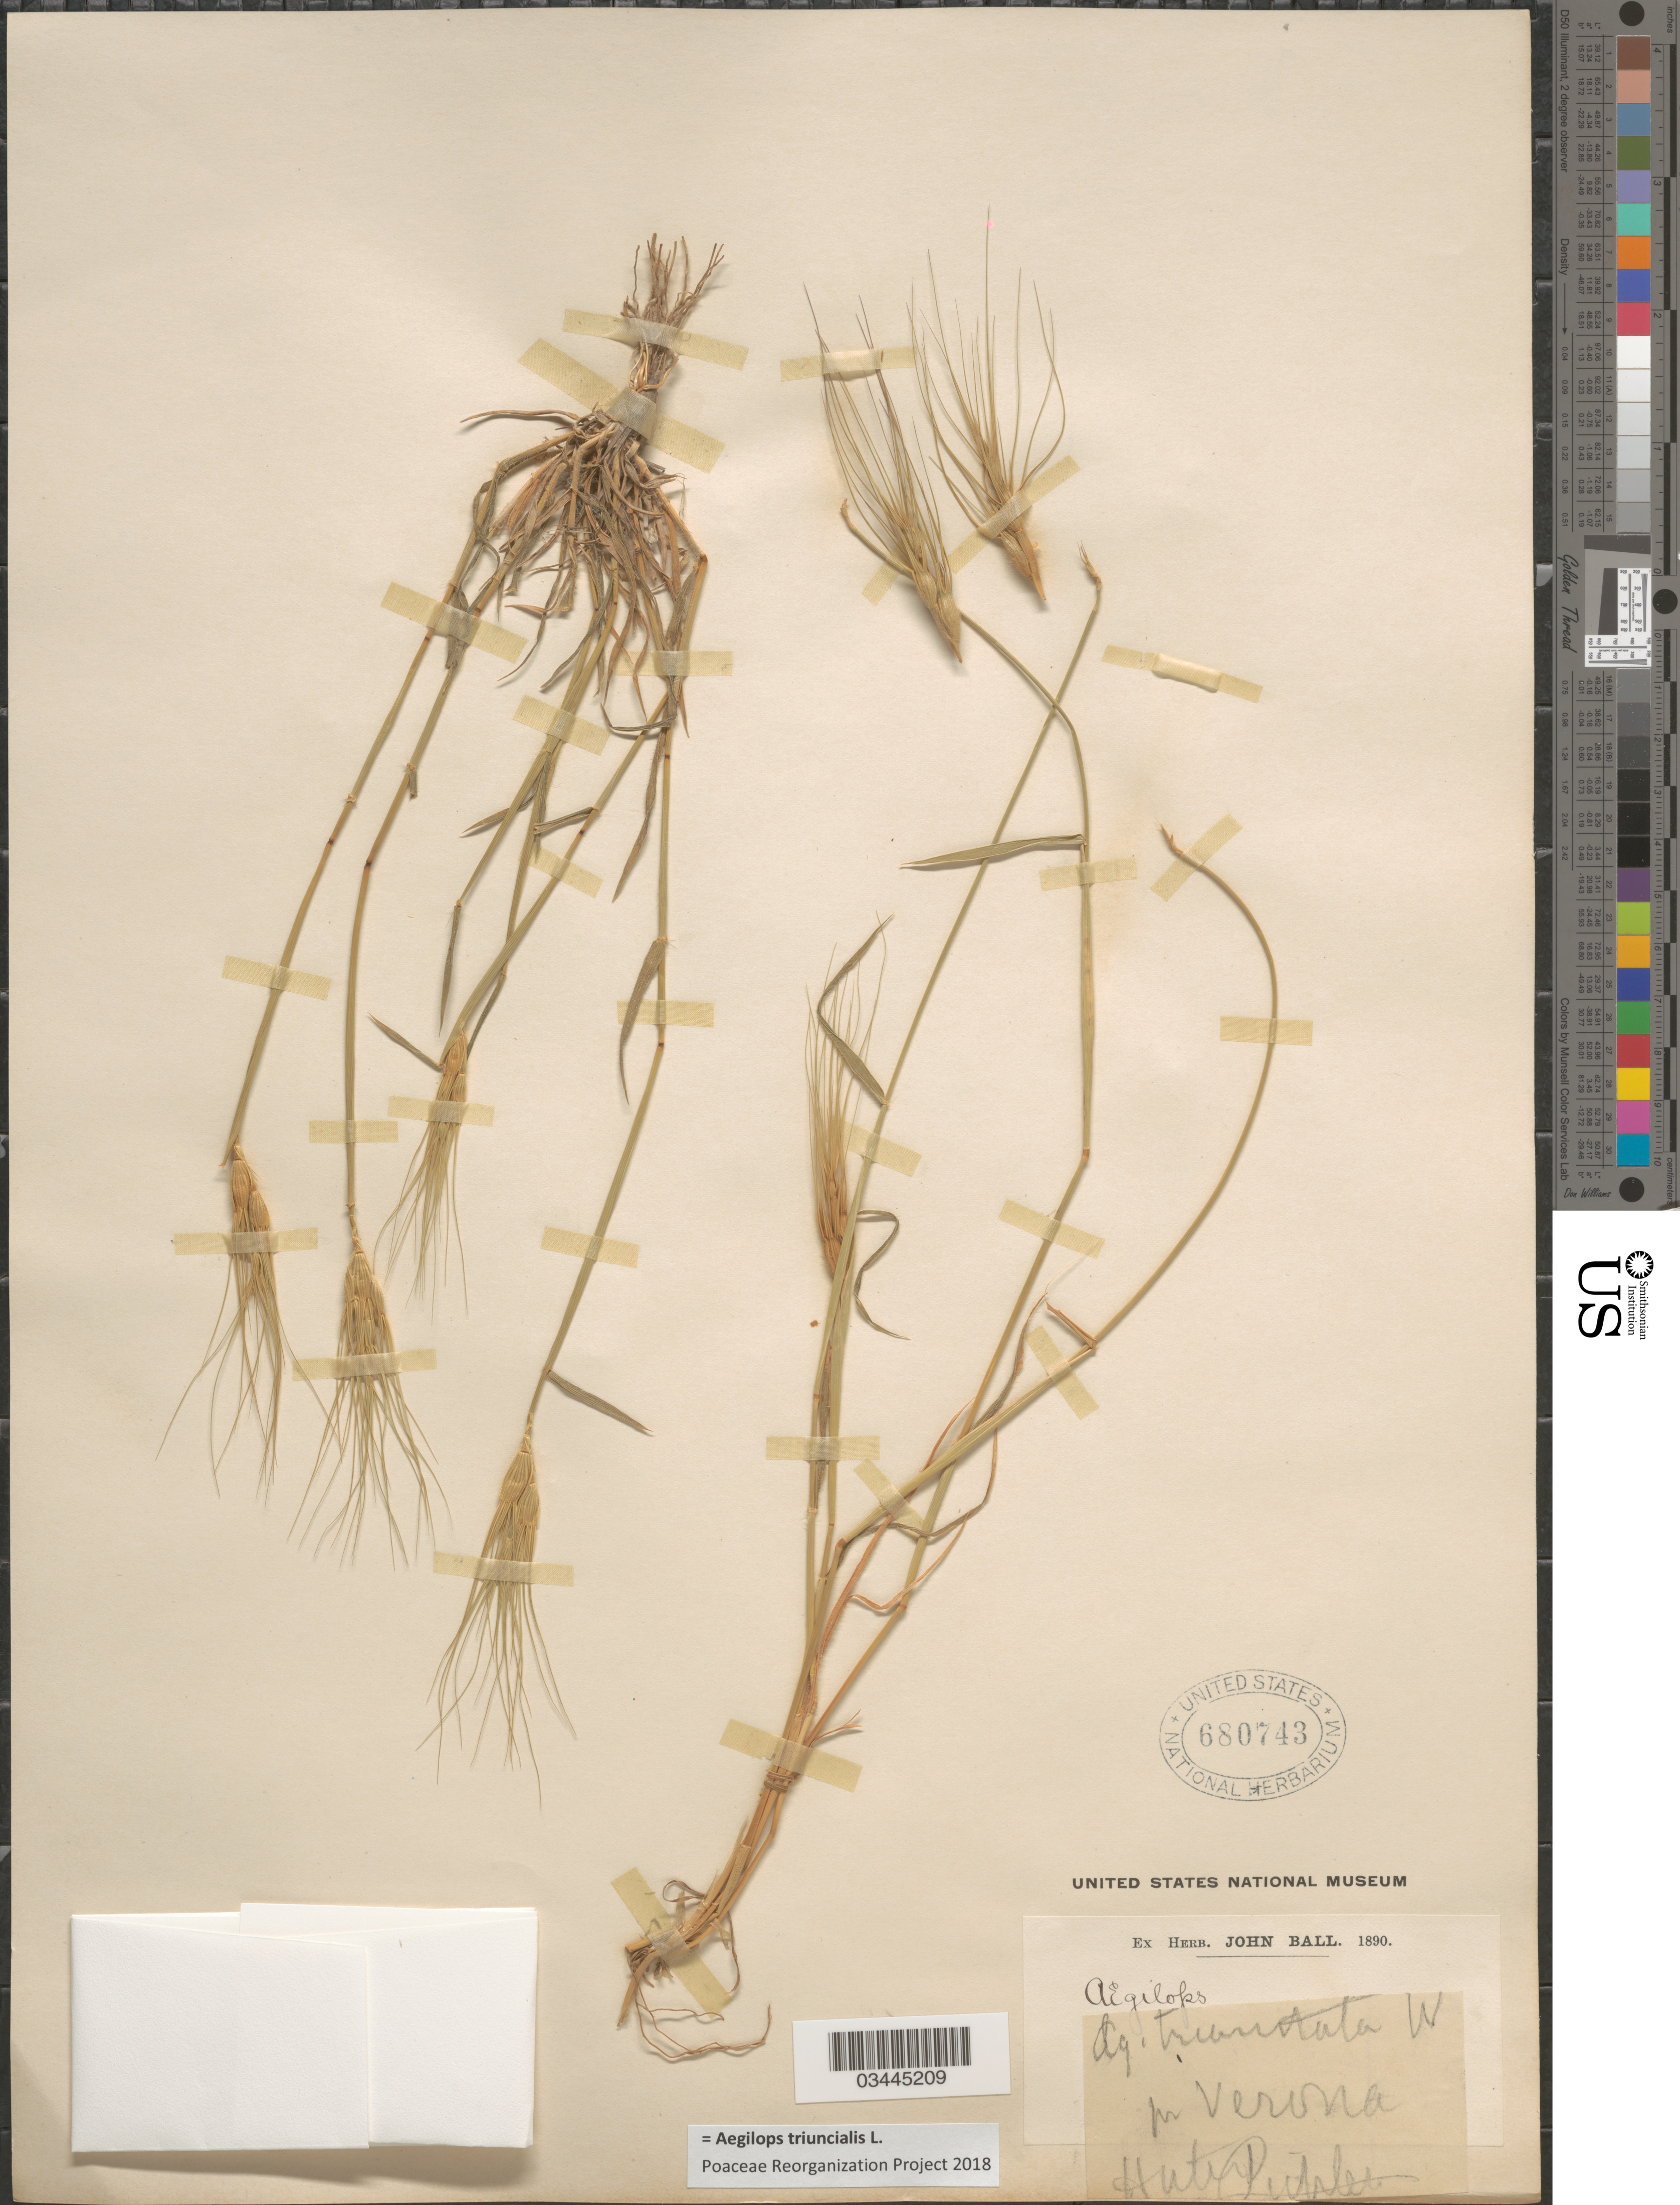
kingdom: Plantae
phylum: Tracheophyta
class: Liliopsida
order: Poales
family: Poaceae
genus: Aegilops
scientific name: Aegilops triuncialis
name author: L.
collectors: -. Huter & Pichler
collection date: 1890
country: Italy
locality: Pr. Verona.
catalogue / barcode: US 680743